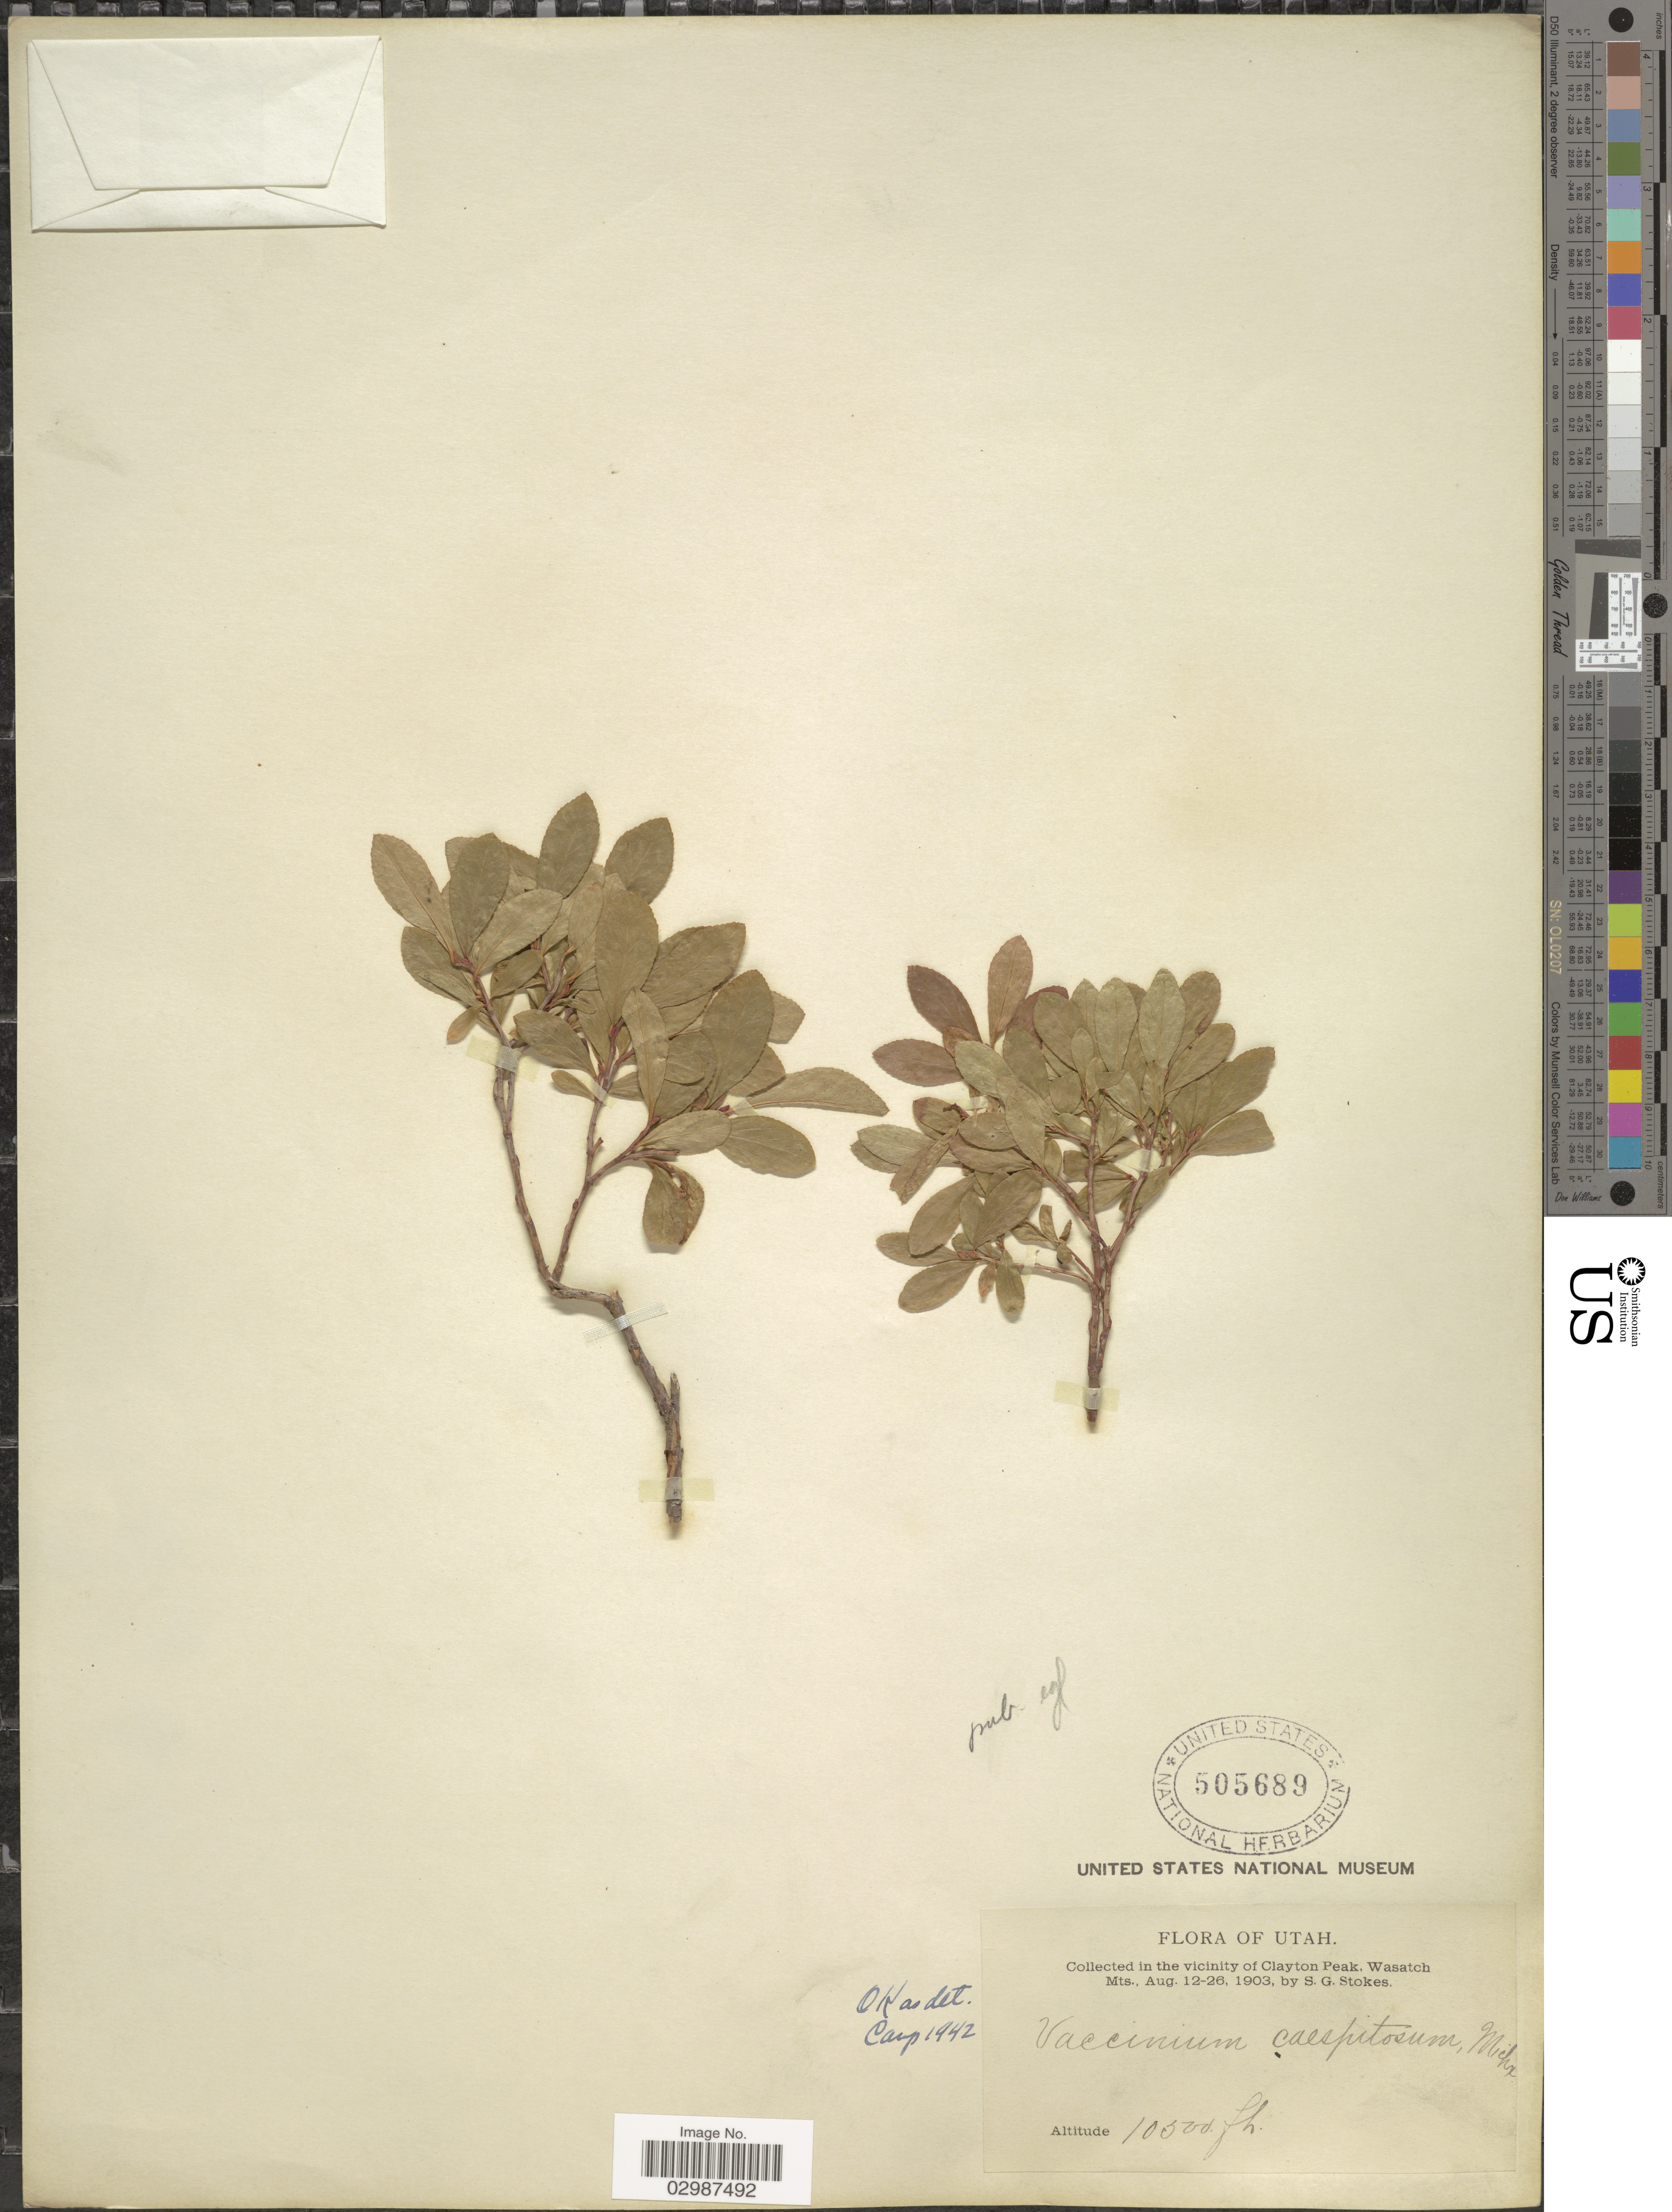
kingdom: Plantae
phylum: Tracheophyta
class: Magnoliopsida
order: Ericales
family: Ericaceae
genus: Vaccinium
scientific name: Vaccinium caespitosum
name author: Michx.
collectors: S. G. Stokes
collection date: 1903-08-12/1903-08-26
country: United States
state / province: Utah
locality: Vicinity of Clayton Peak, Wasatch Mts.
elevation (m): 3200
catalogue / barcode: US 505689